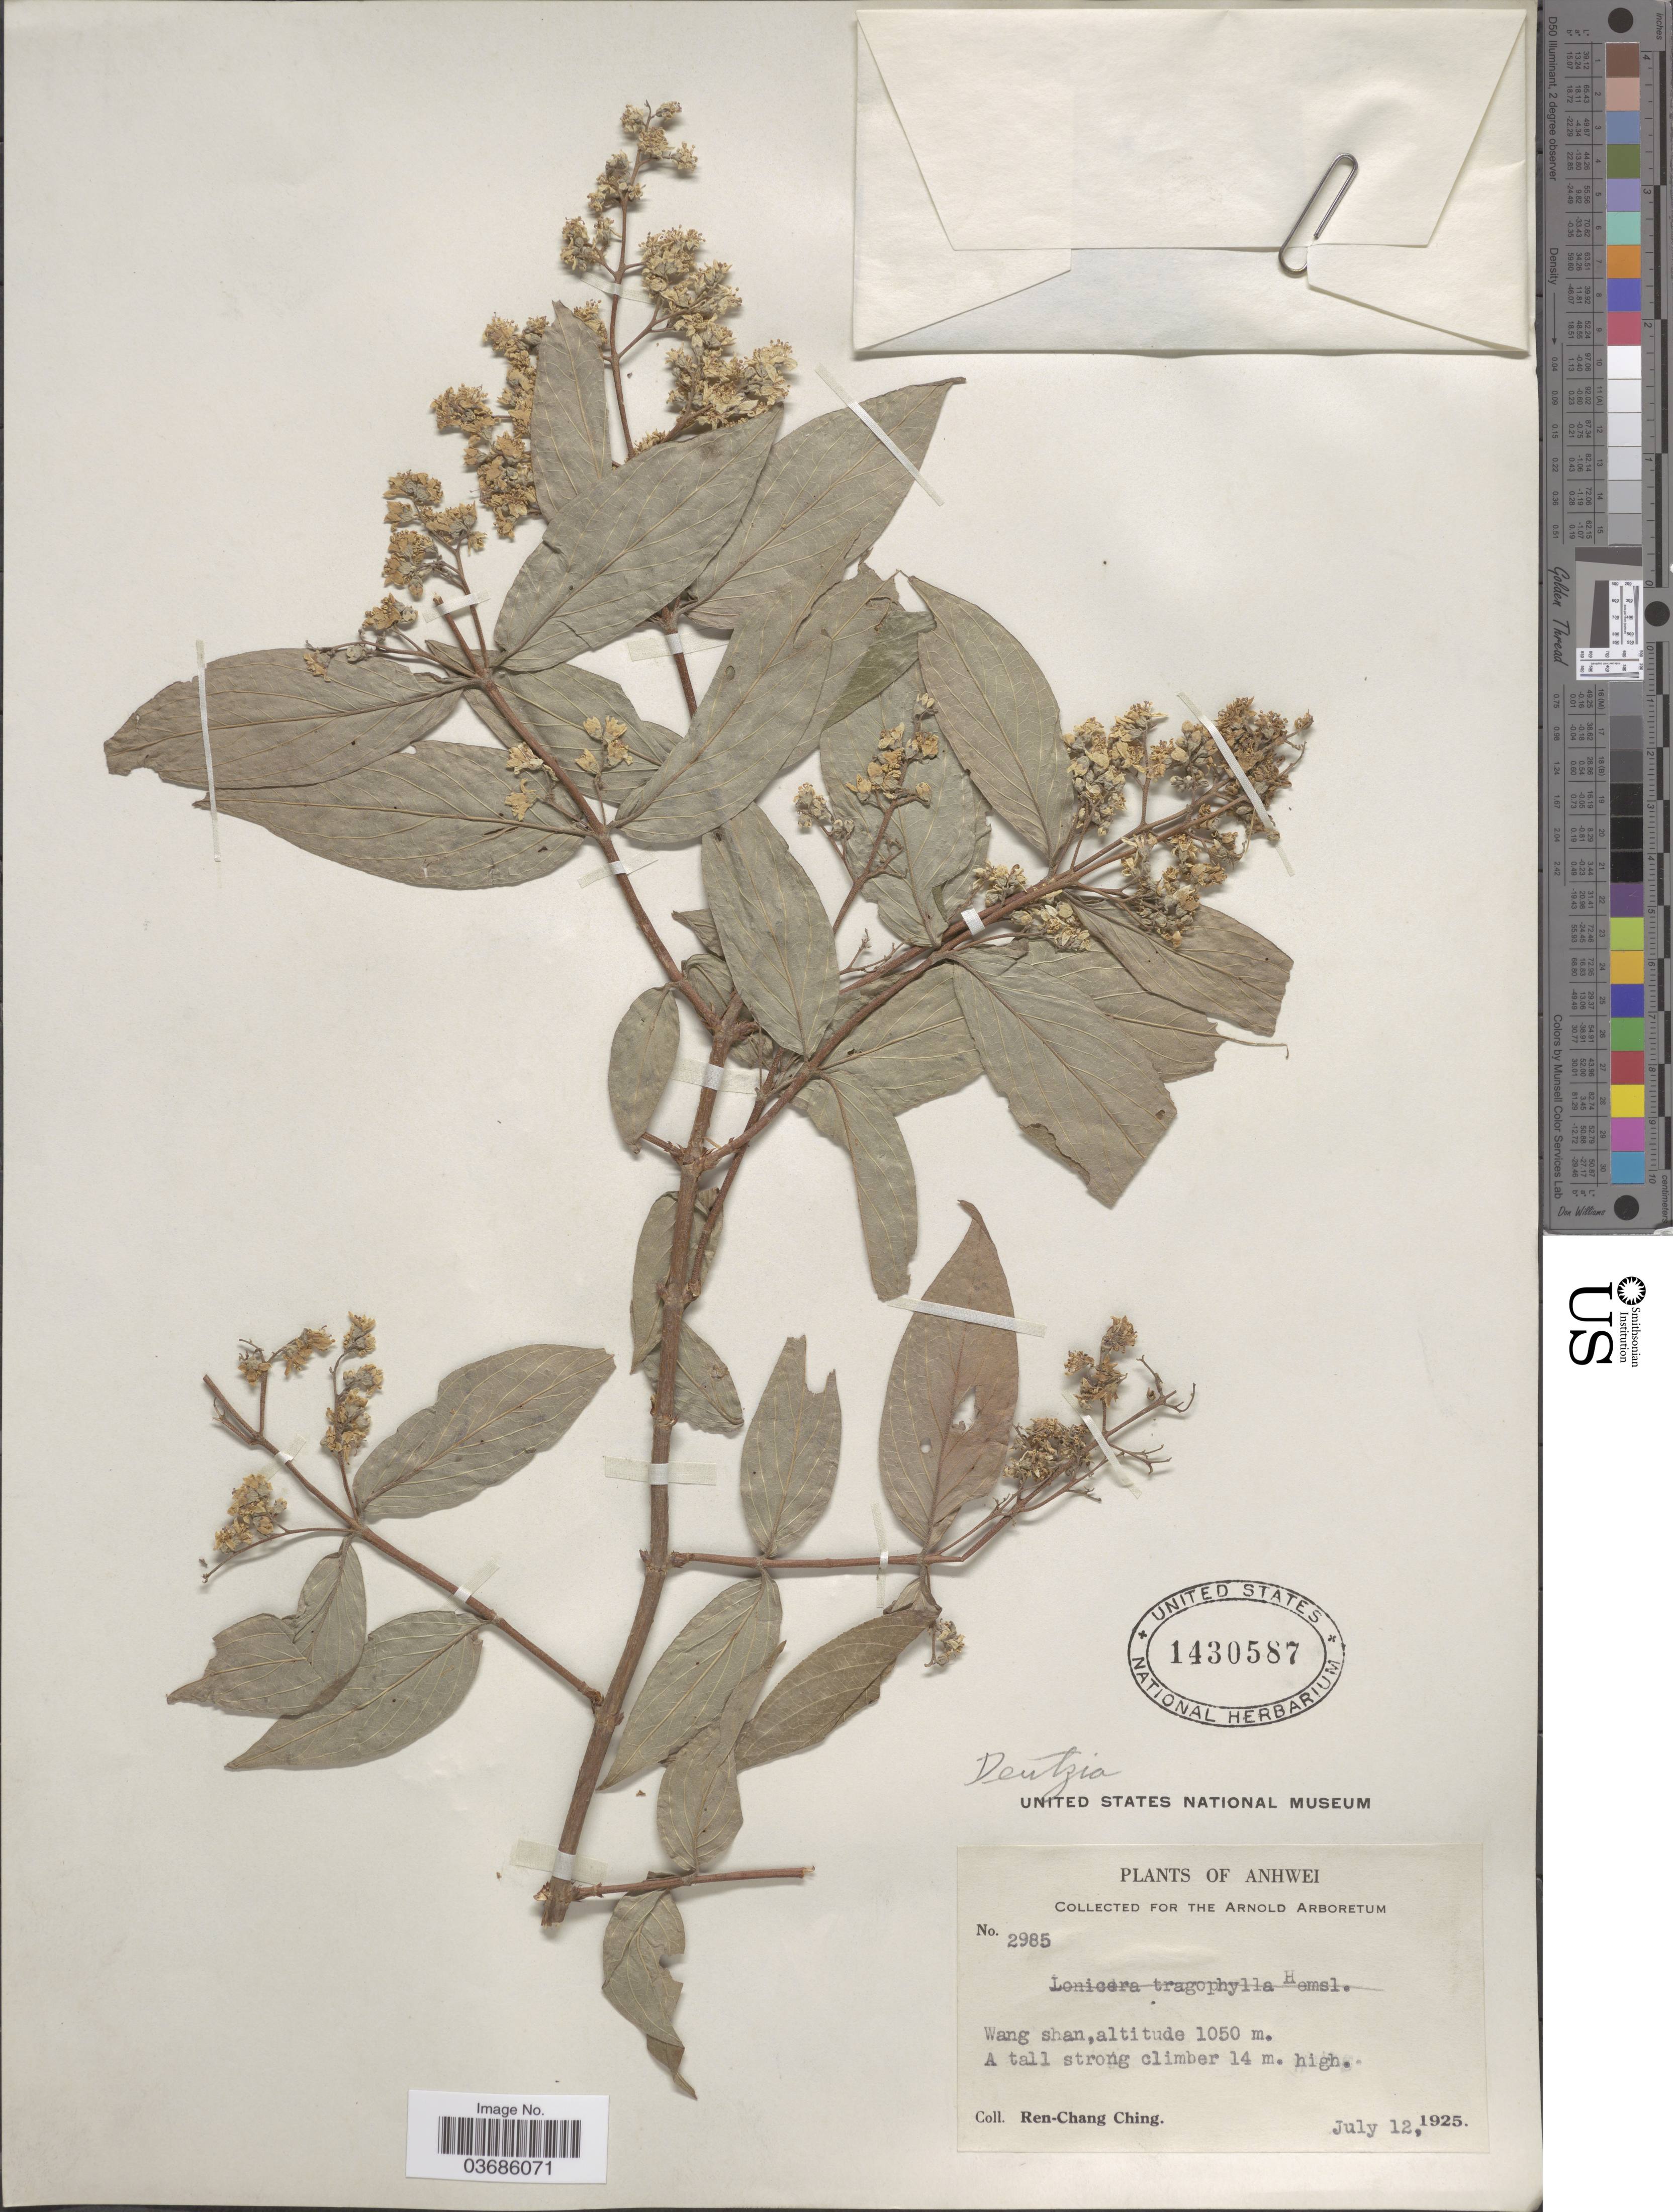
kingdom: Plantae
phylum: Tracheophyta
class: Magnoliopsida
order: Cornales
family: Hydrangeaceae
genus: Deutzia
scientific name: Deutzia sp.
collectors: R. C. Ching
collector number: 2985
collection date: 1925-07-12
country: China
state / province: Anhui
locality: Anhwei. Wang shan.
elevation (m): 1050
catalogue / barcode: US 1430587